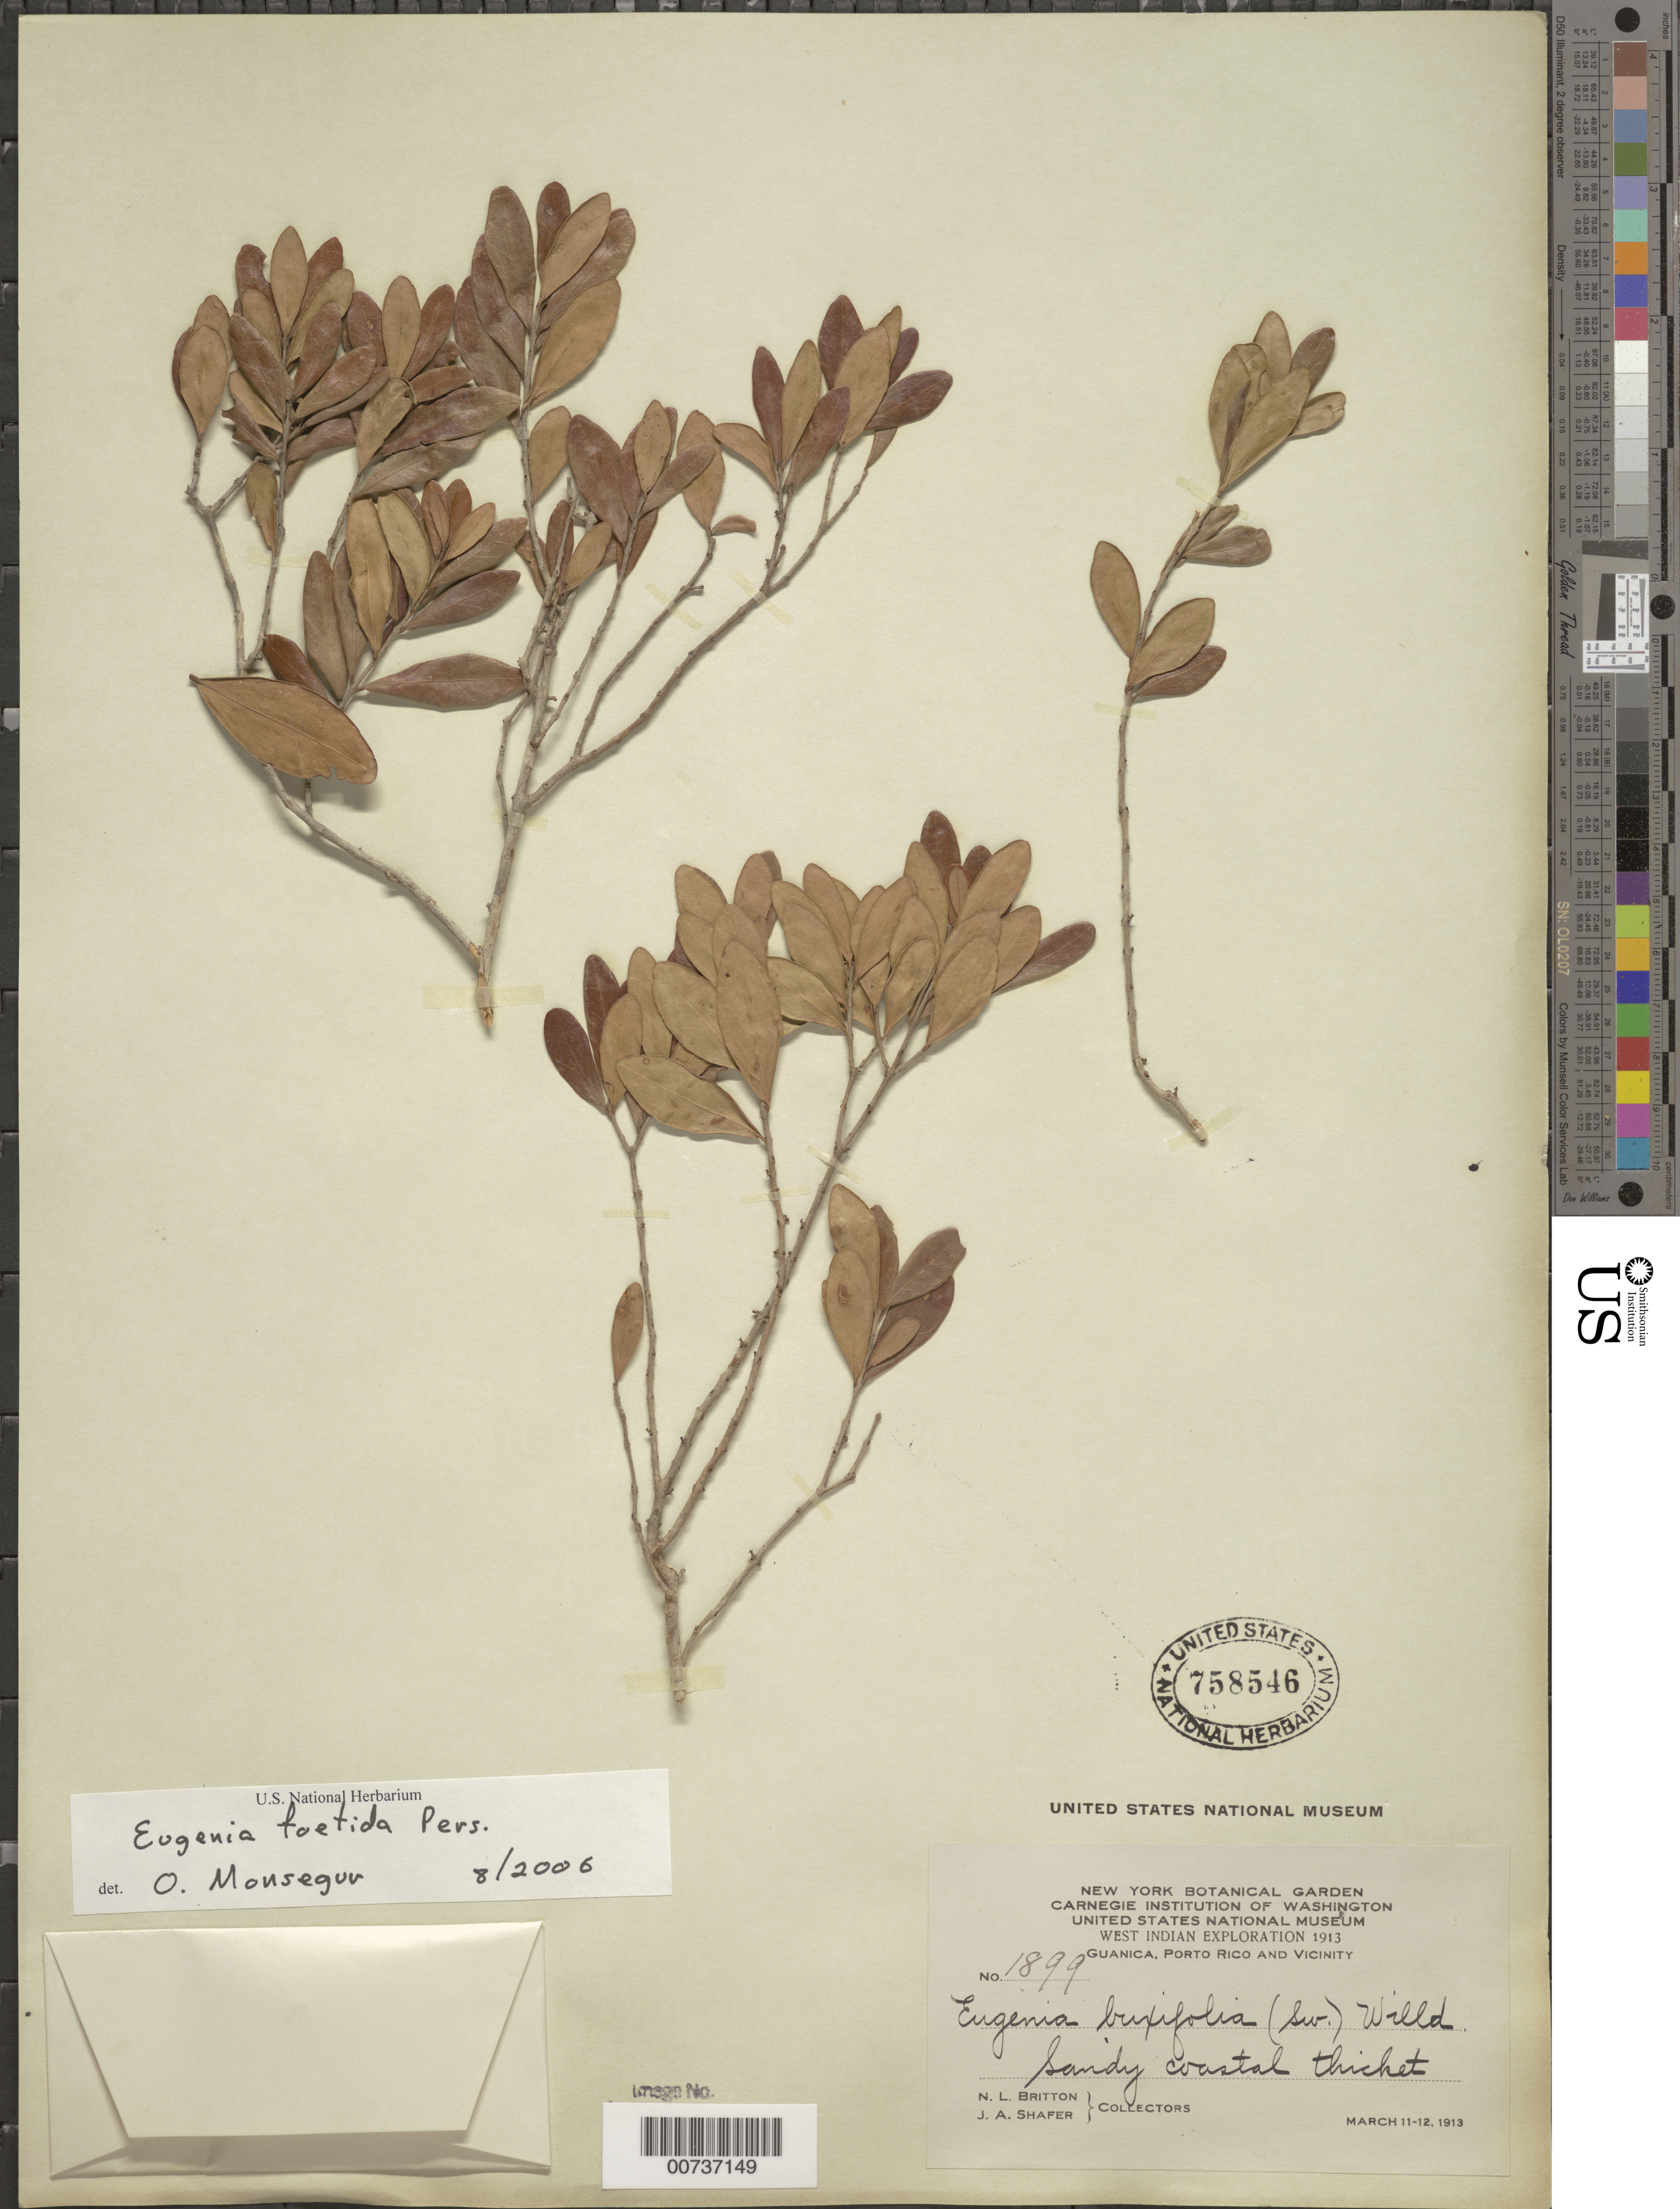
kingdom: Plantae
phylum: Tracheophyta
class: Magnoliopsida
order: Myrtales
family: Myrtaceae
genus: Eugenia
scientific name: Eugenia monticola var. monticola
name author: (Sw.) DC.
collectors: N. Britton & J. A. Shafer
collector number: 1899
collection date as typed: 11 Mar 1913 to 12 Mar 1913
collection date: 1913-03-11/1913-03-12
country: Puerto Rico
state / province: Guánica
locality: Guanica.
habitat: Sandy coastal thicket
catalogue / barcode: US 758546